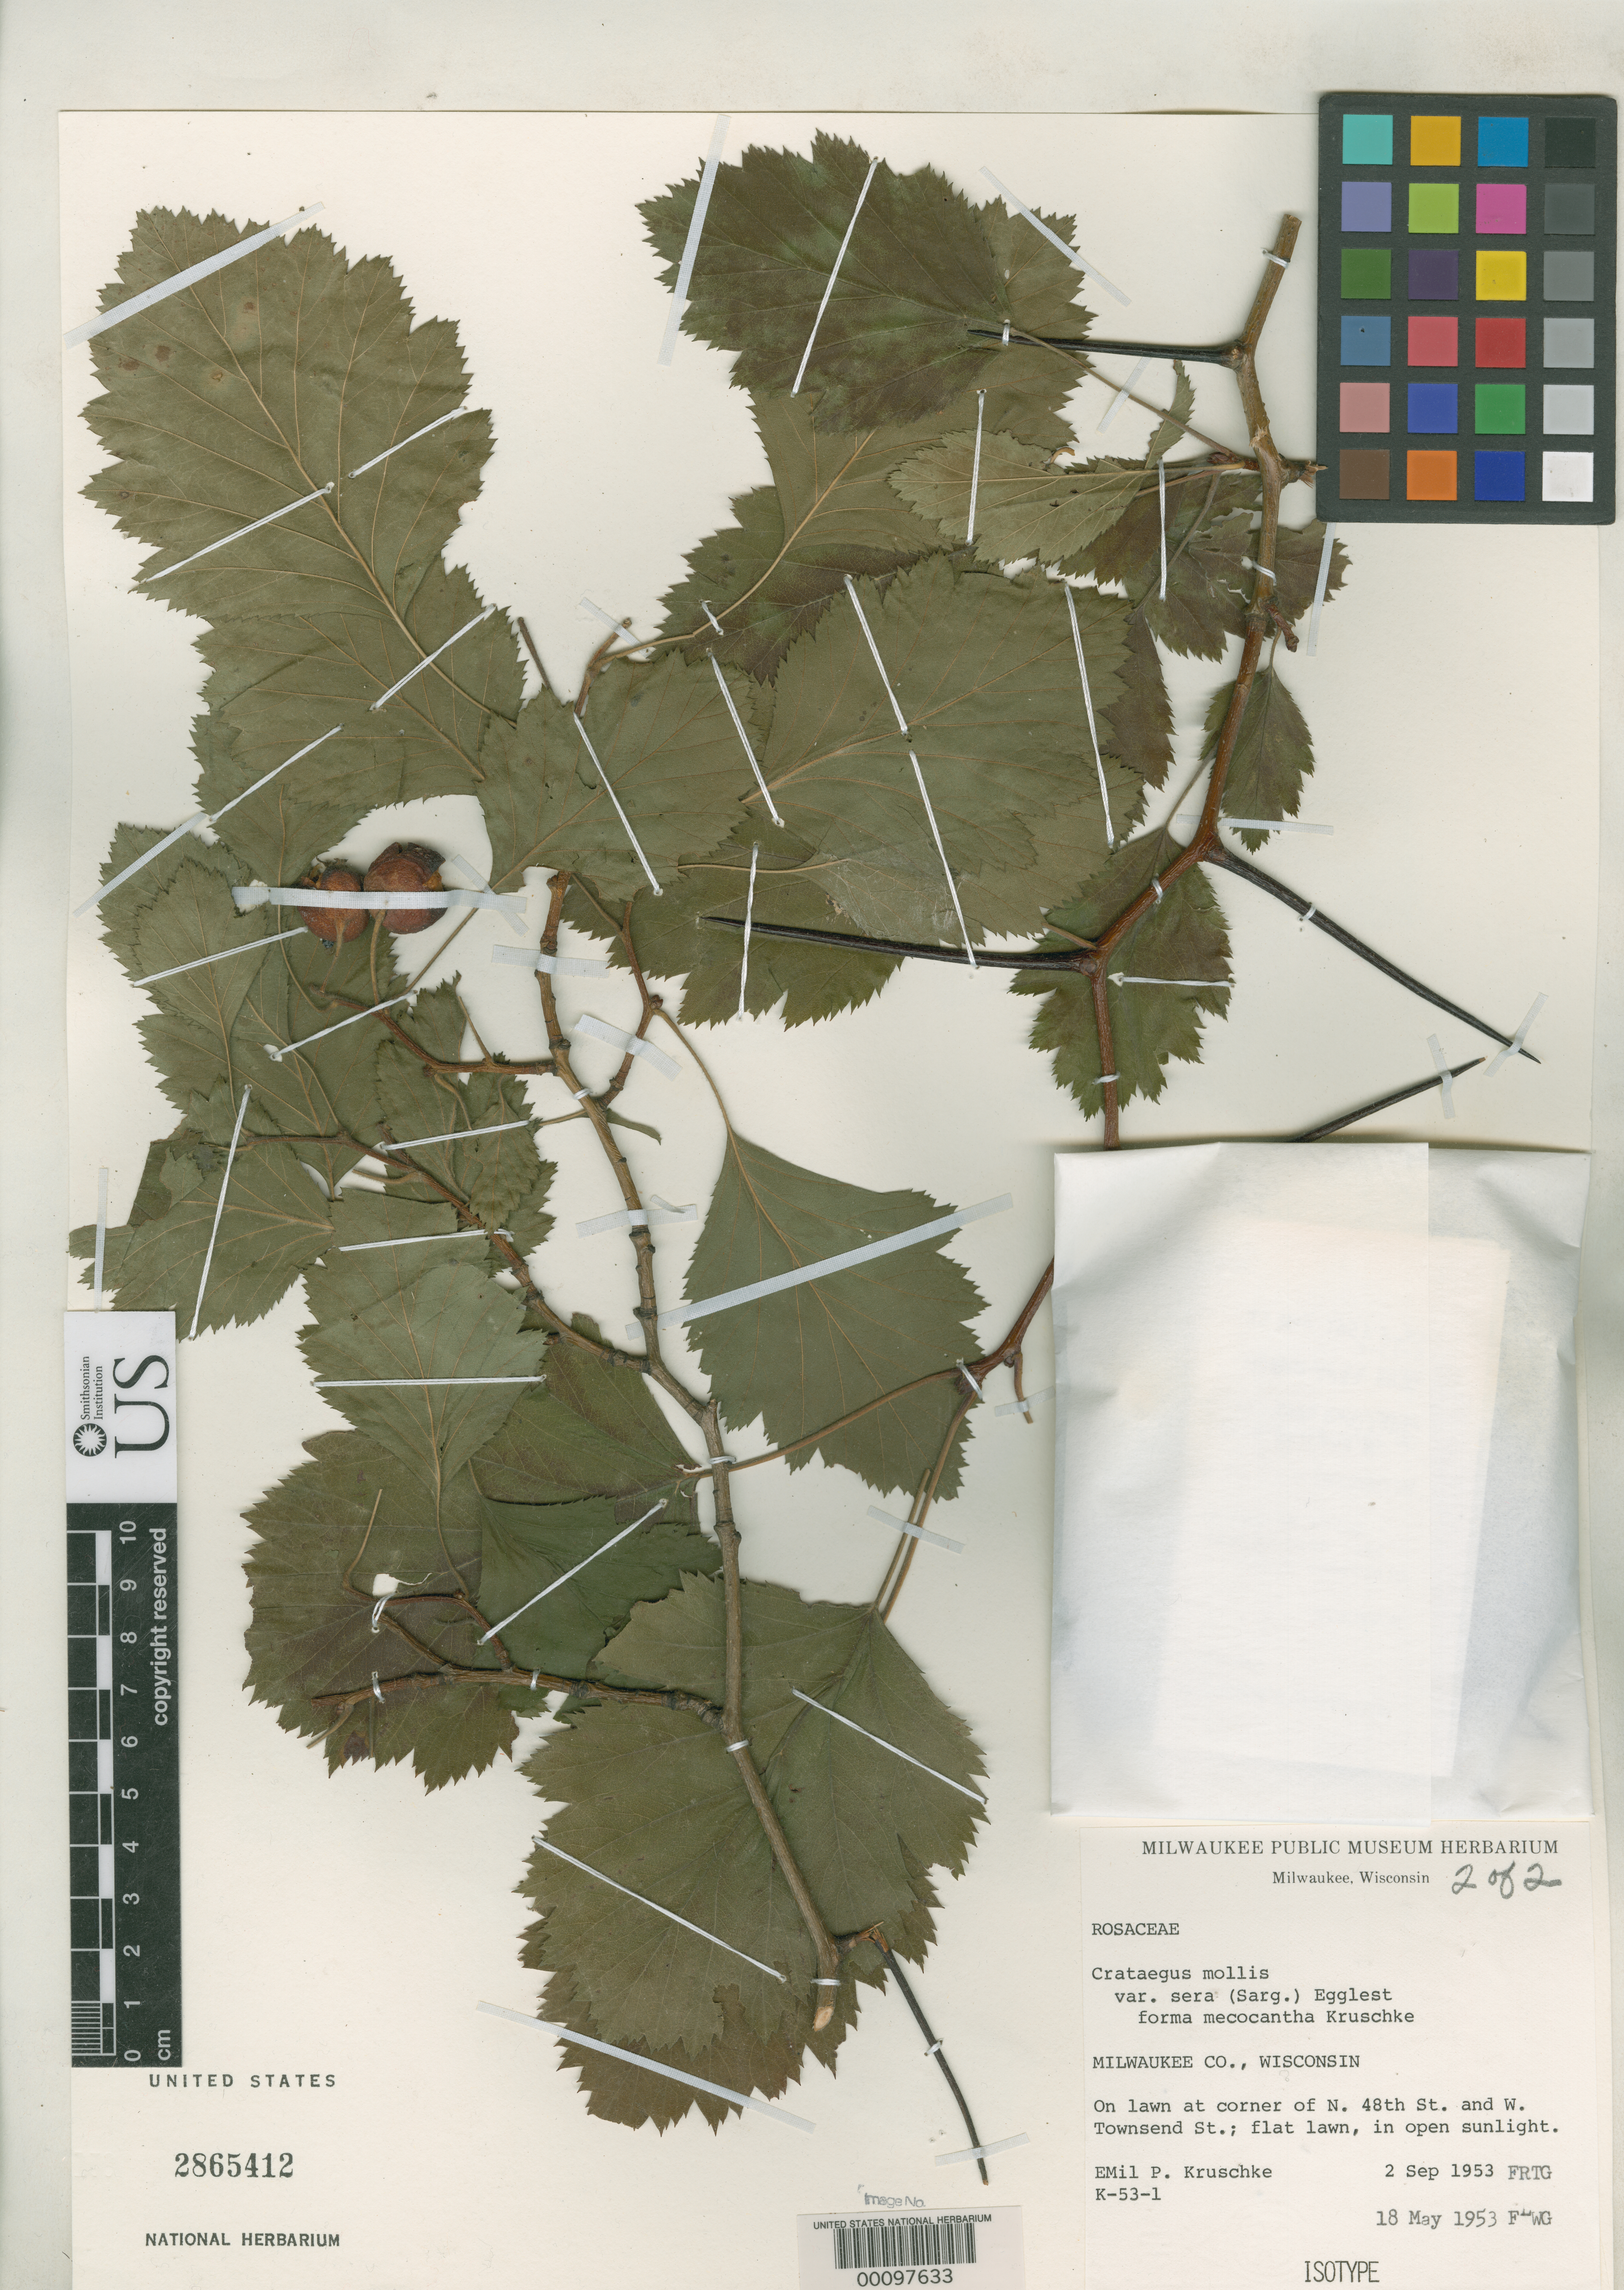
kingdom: Plantae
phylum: Tracheophyta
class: Magnoliopsida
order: Rosales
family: Rosaceae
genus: Crataegus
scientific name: Crataegus mollis f. mecocantha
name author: Kruschke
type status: Isotype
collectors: E. Kruschke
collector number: K-53-1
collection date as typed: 18 May 1953 and 02 Sep 1953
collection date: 1953-05-18,1953-09-02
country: United States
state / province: Wisconsin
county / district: Milwauke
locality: Milwaukee, at N. 48th St. and W. Townsend.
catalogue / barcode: US 2865412